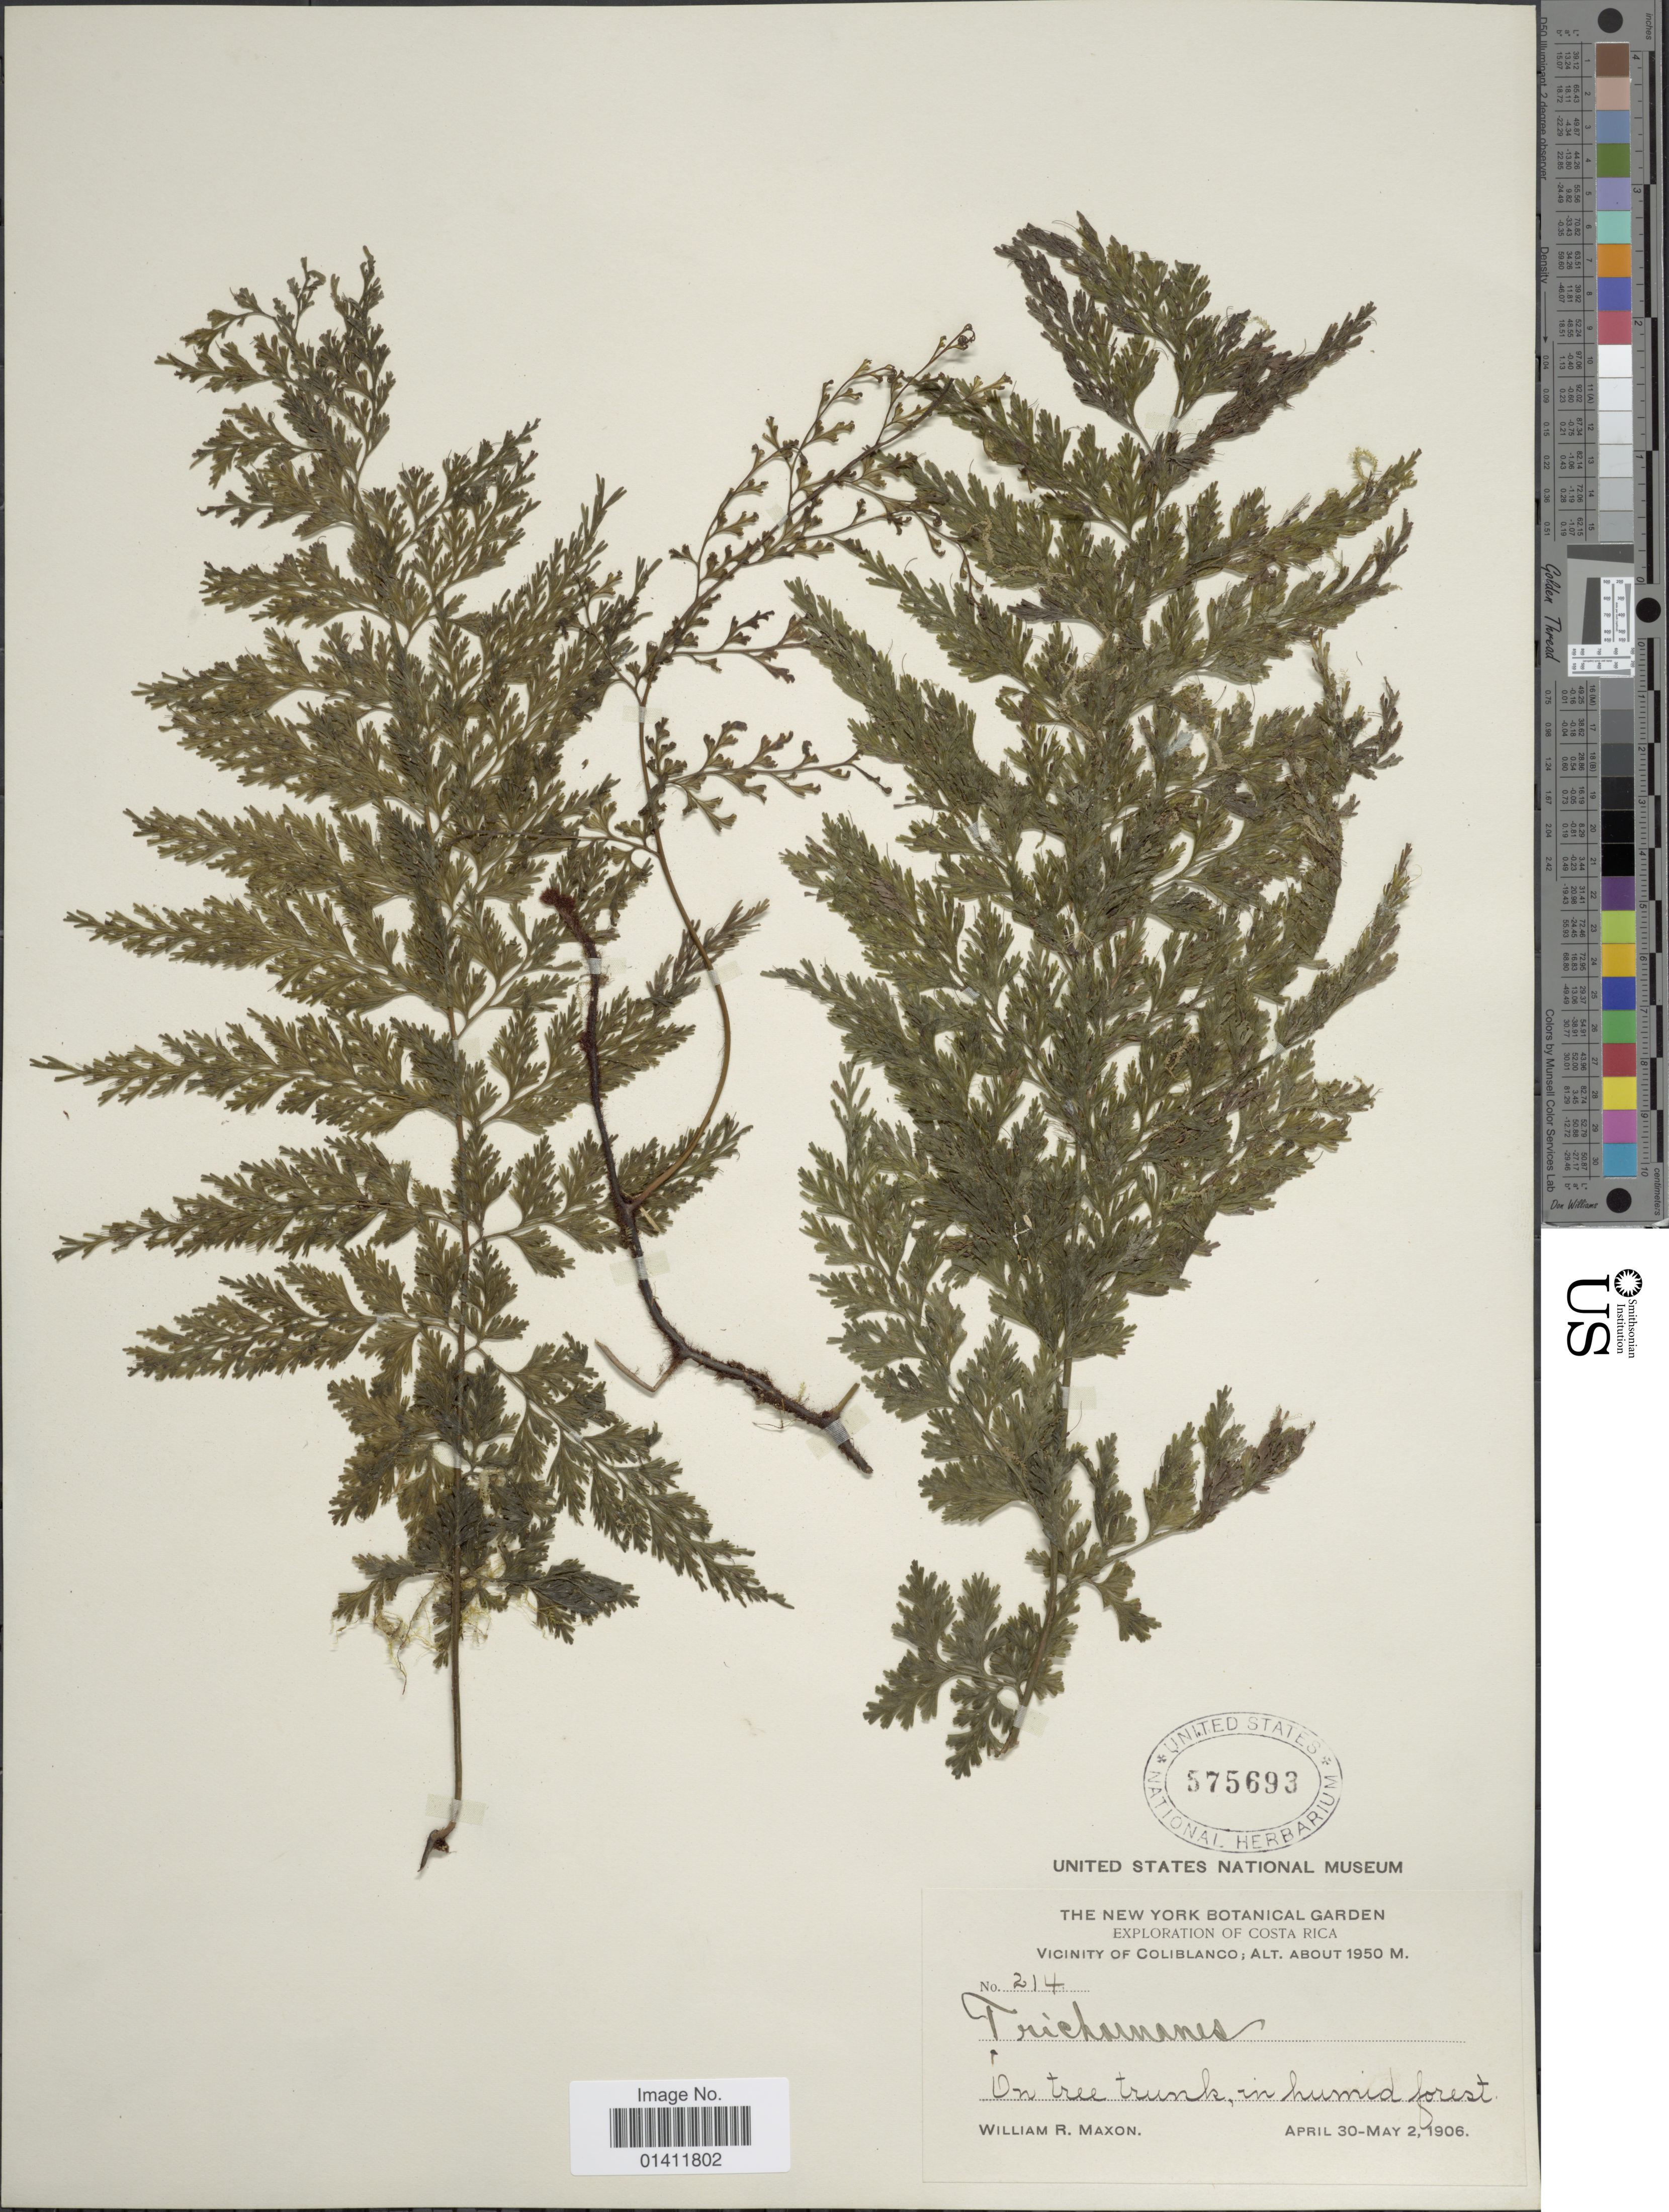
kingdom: Plantae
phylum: Tracheophyta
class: Polypodiopsida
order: Hymenophyllales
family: Hymenophyllaceae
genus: Vandenboschia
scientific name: Vandenboschia radicans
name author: (Sw.) Copel.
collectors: W. R. Maxon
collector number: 214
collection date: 1906-04-30/1906-05-02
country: Costa Rica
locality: Vicinity of Coliblanco.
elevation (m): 1950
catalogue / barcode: US 575693